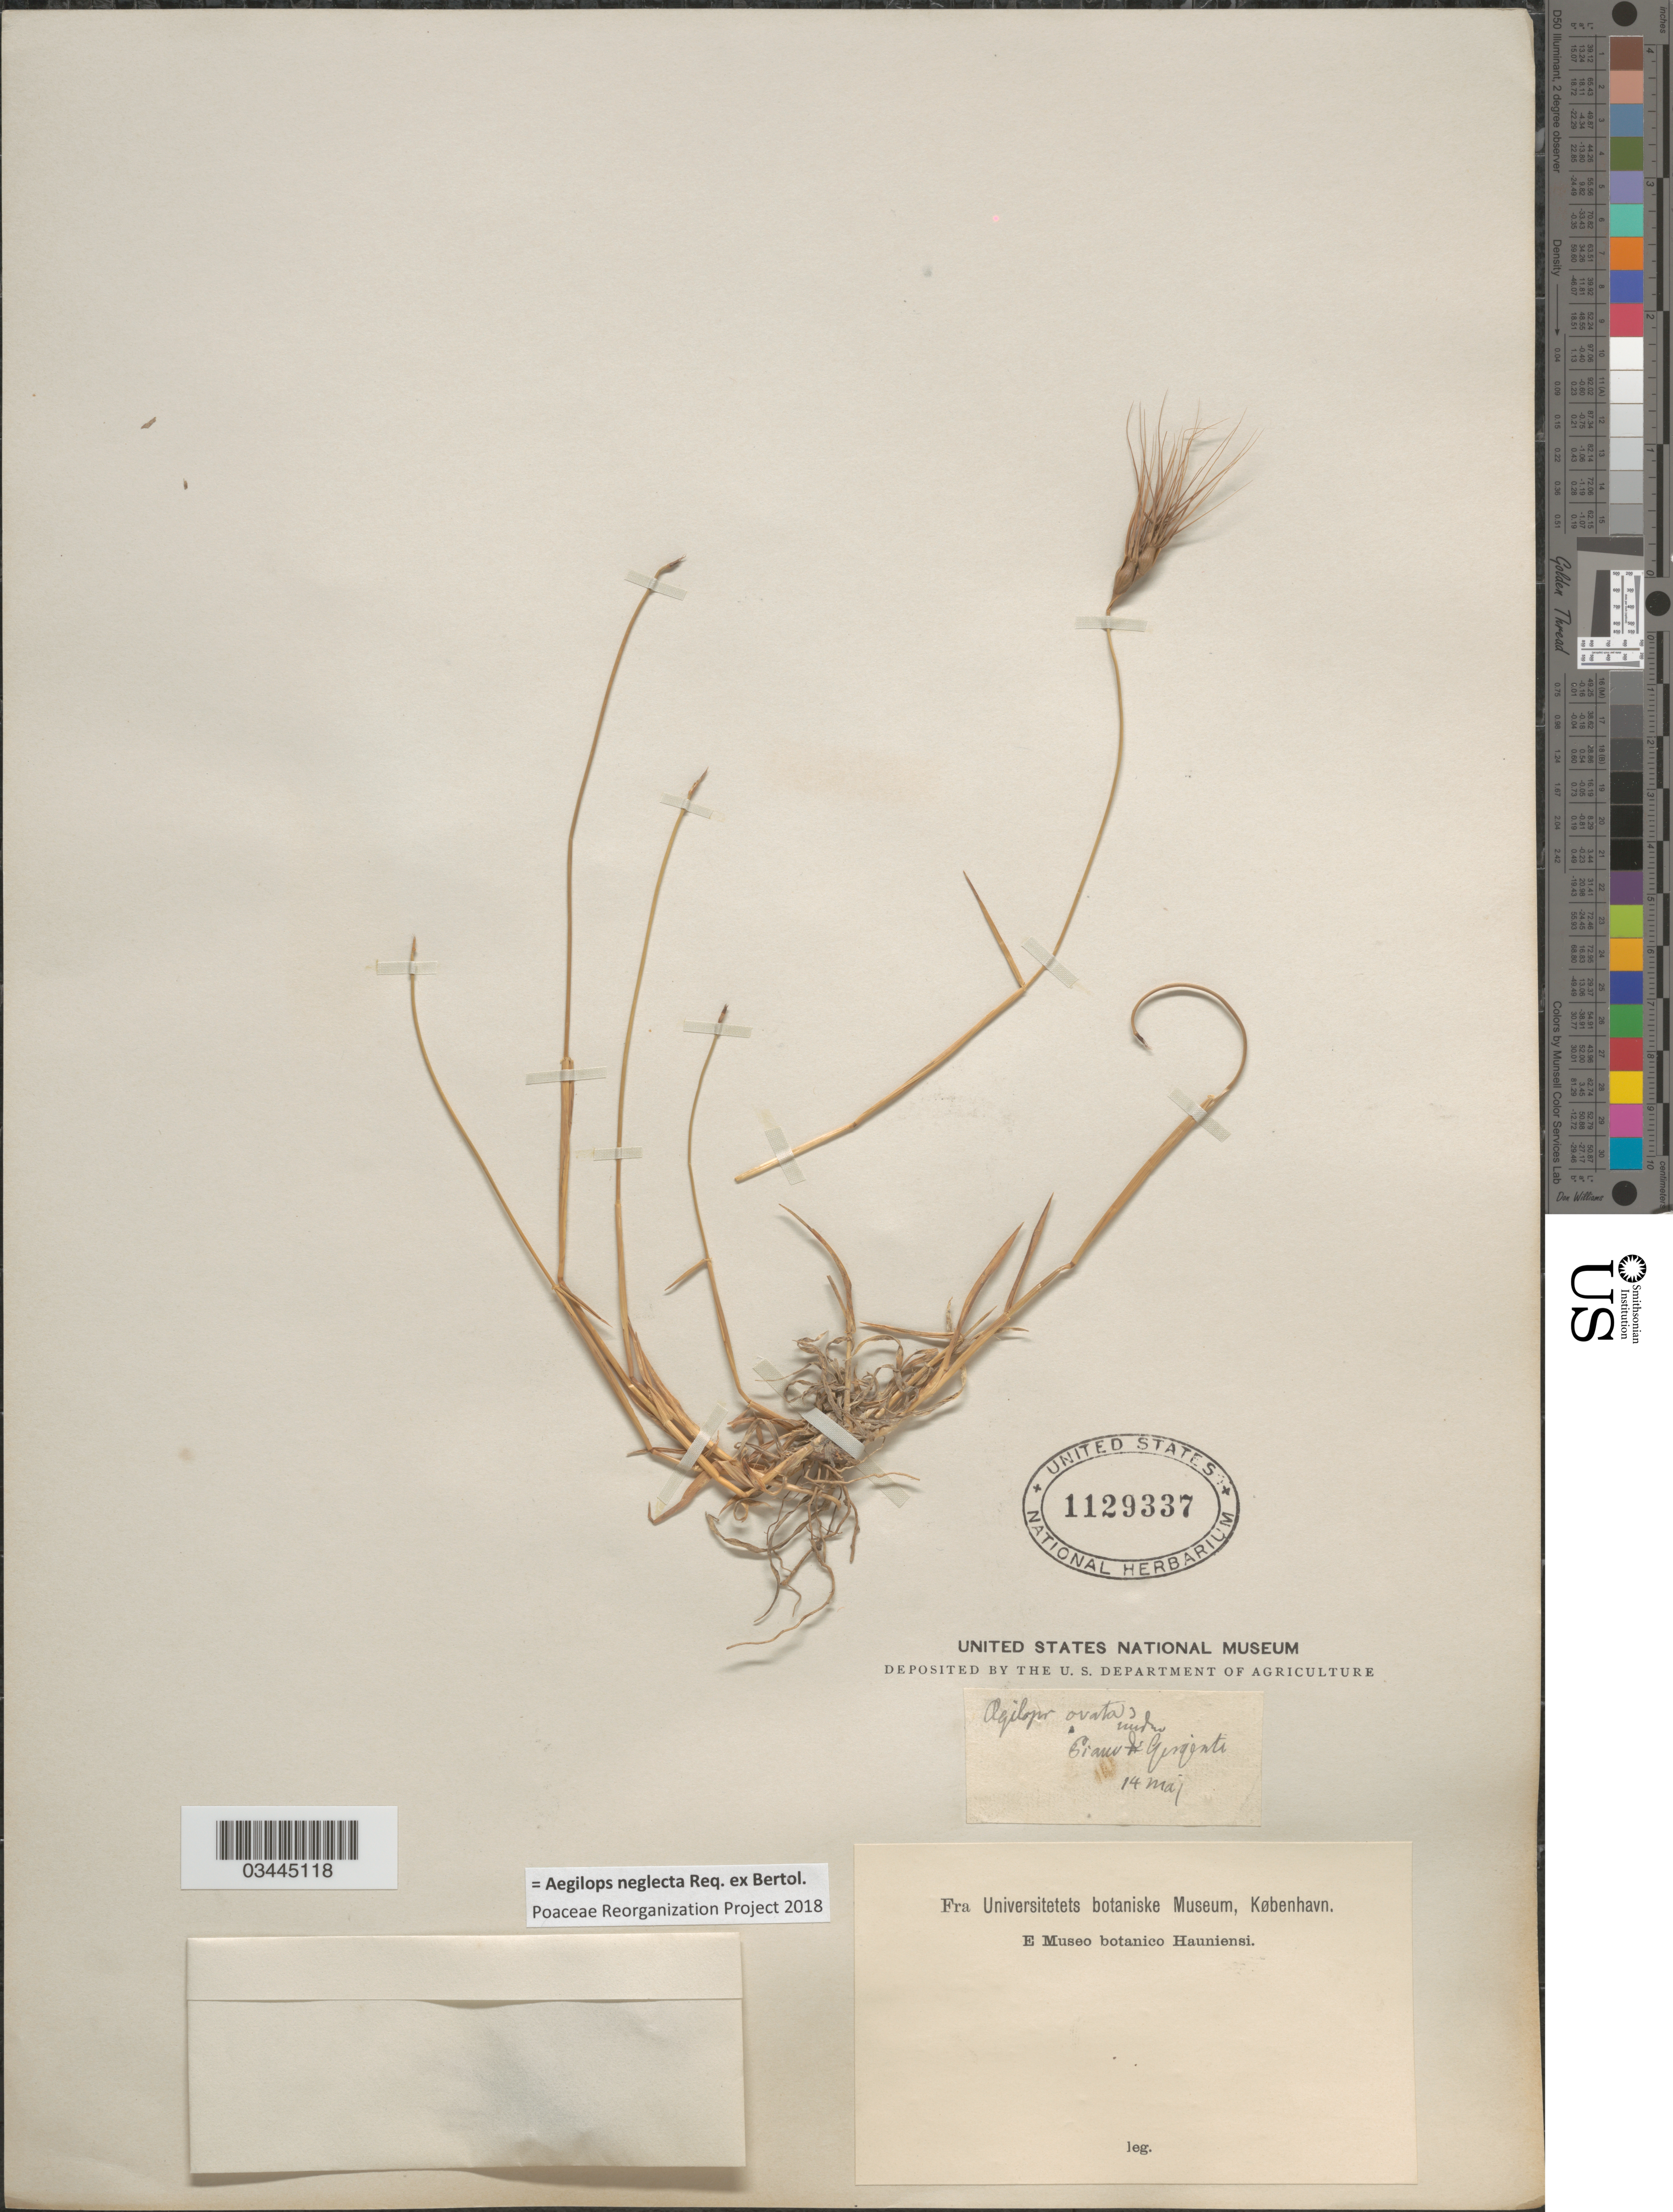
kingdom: Plantae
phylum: Tracheophyta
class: Liliopsida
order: Poales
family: Poaceae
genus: Aegilops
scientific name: Aegilops neglecta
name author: Req. ex Bertol.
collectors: Ex herb. Museo Botanico Hauniense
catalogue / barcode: US 1129337